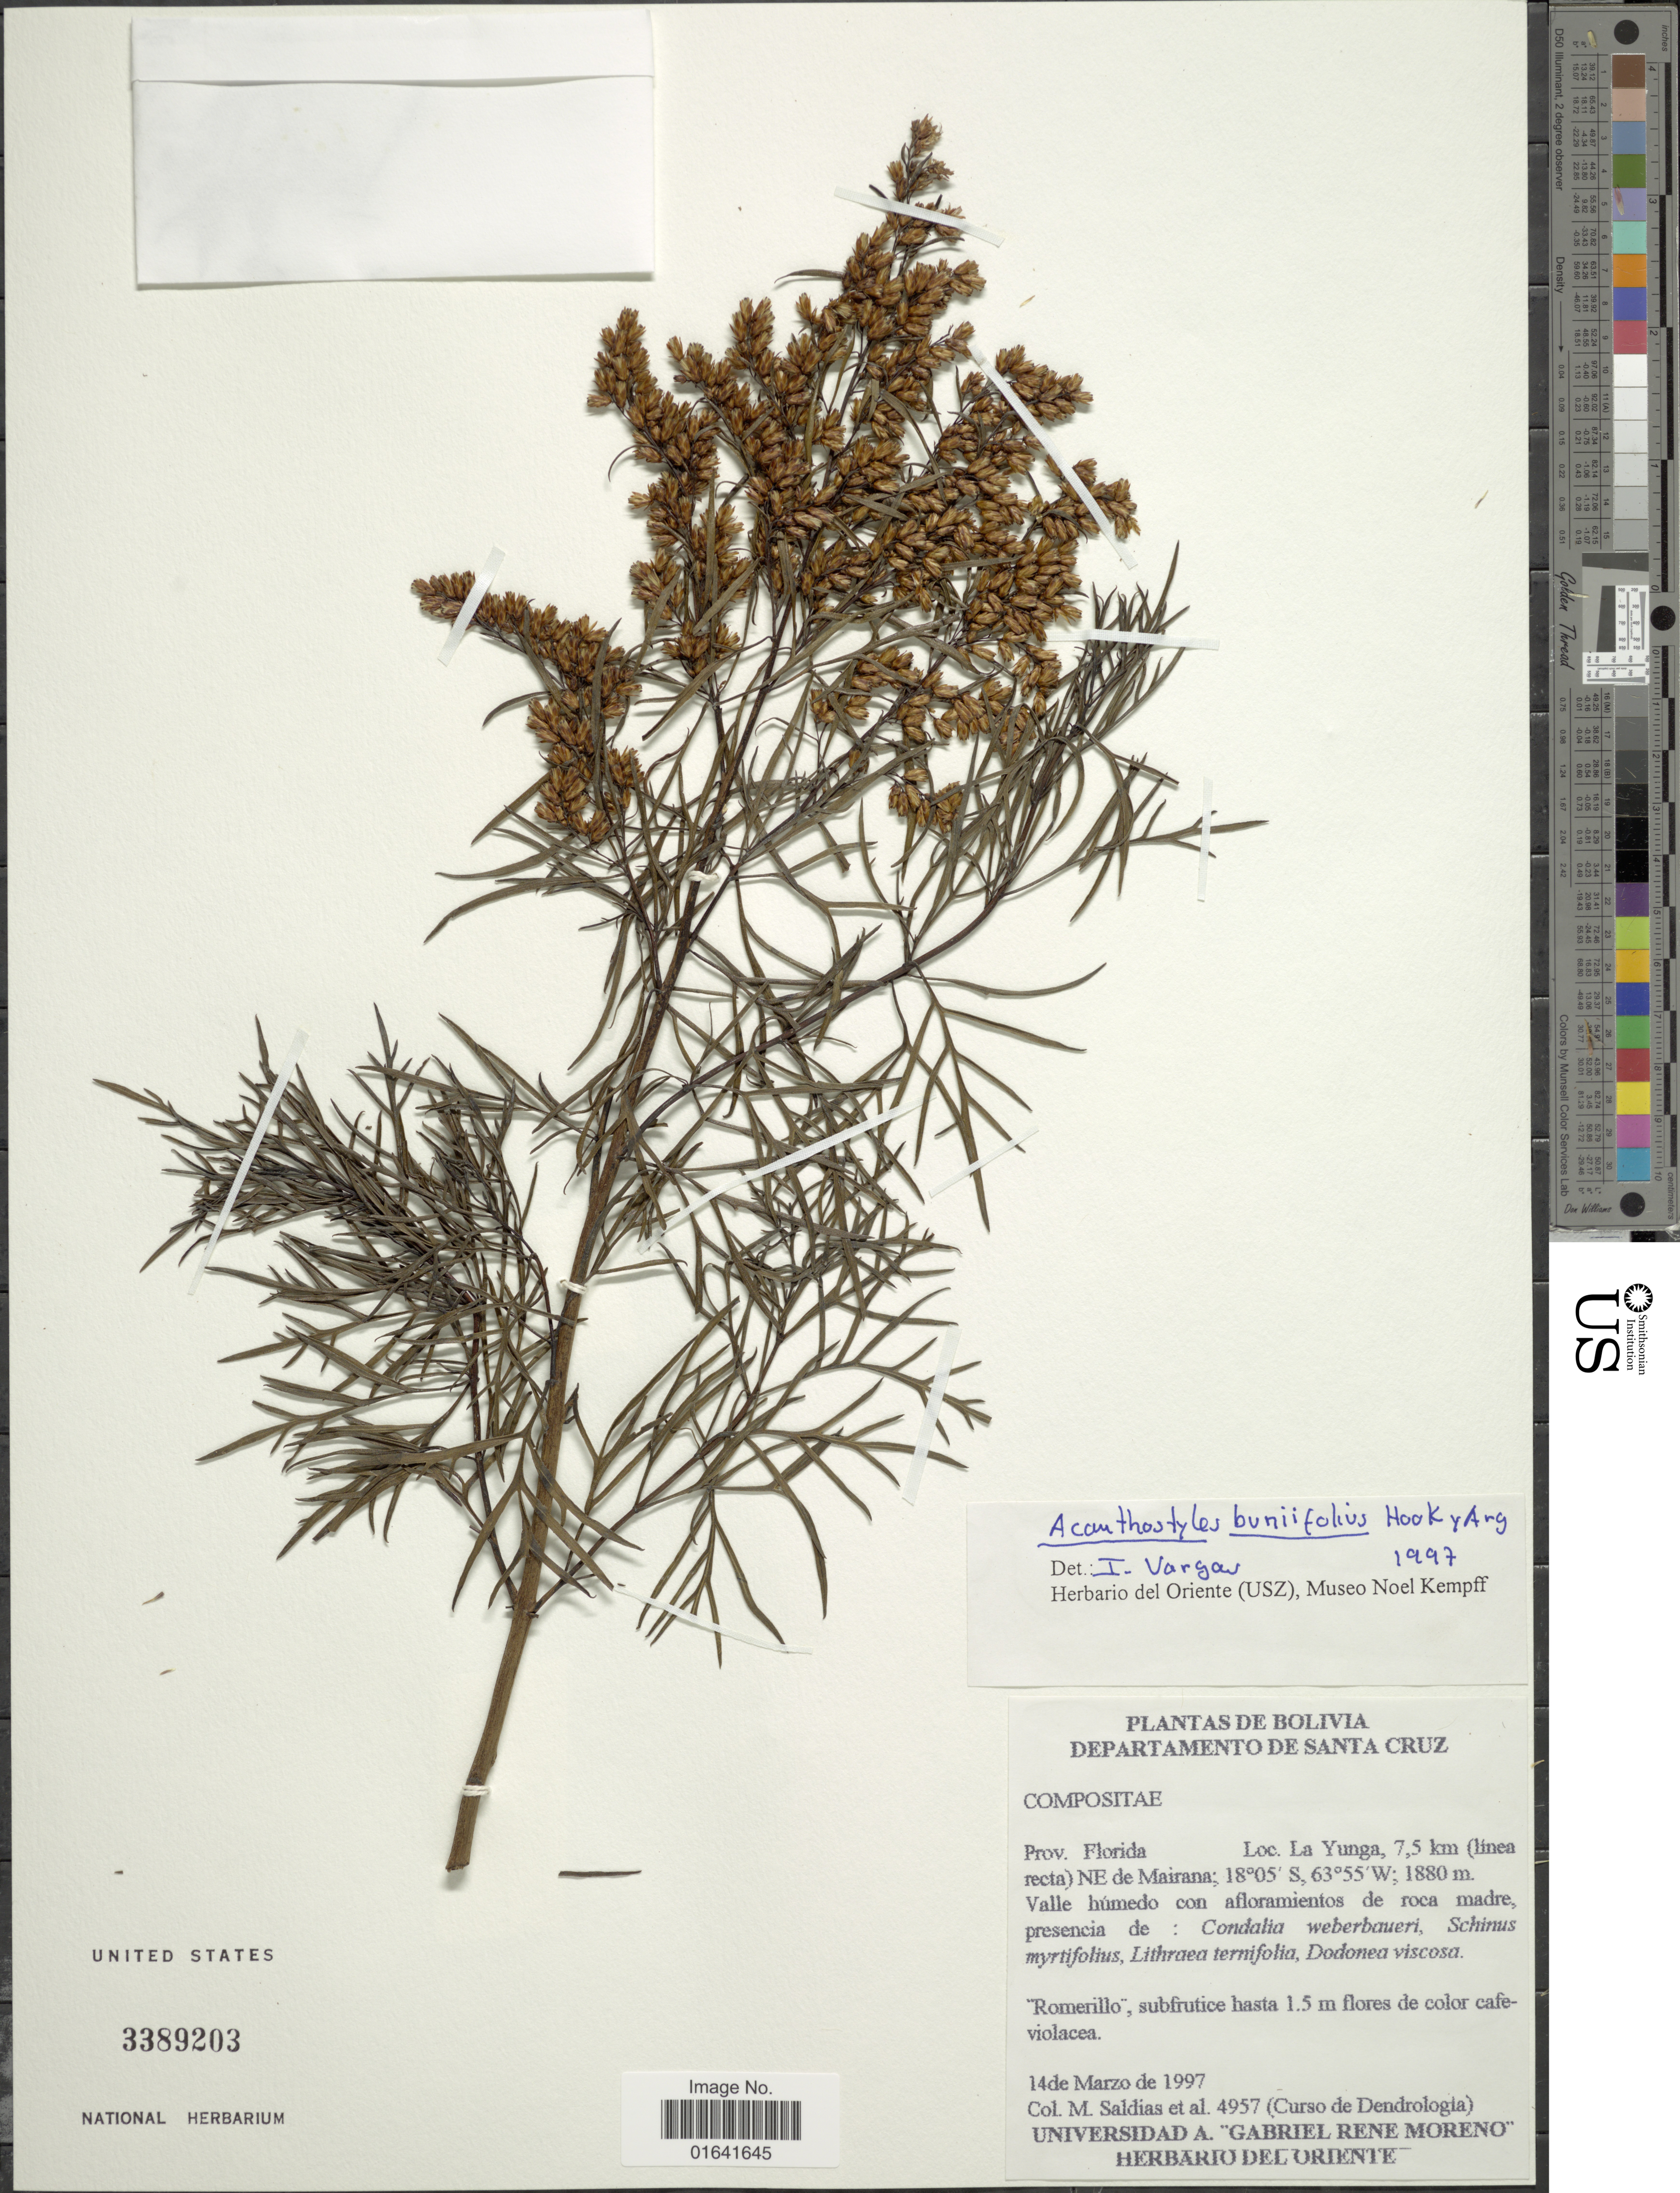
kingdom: Plantae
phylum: Tracheophyta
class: Magnoliopsida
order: Asterales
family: Asteraceae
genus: Acanthostyles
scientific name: Acanthostyles buniifolius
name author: (Hook. & Arn.) R.M. King & H. Rob.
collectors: M. Saldias & et al.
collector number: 4957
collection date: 1997-03-14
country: Bolivia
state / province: Santa Cruz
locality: Department de Santa Cruz, Prov. Florida, La Yunga, 7,5 km (linea recta) NE de Mariana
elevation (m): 1880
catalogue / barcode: US 3389203